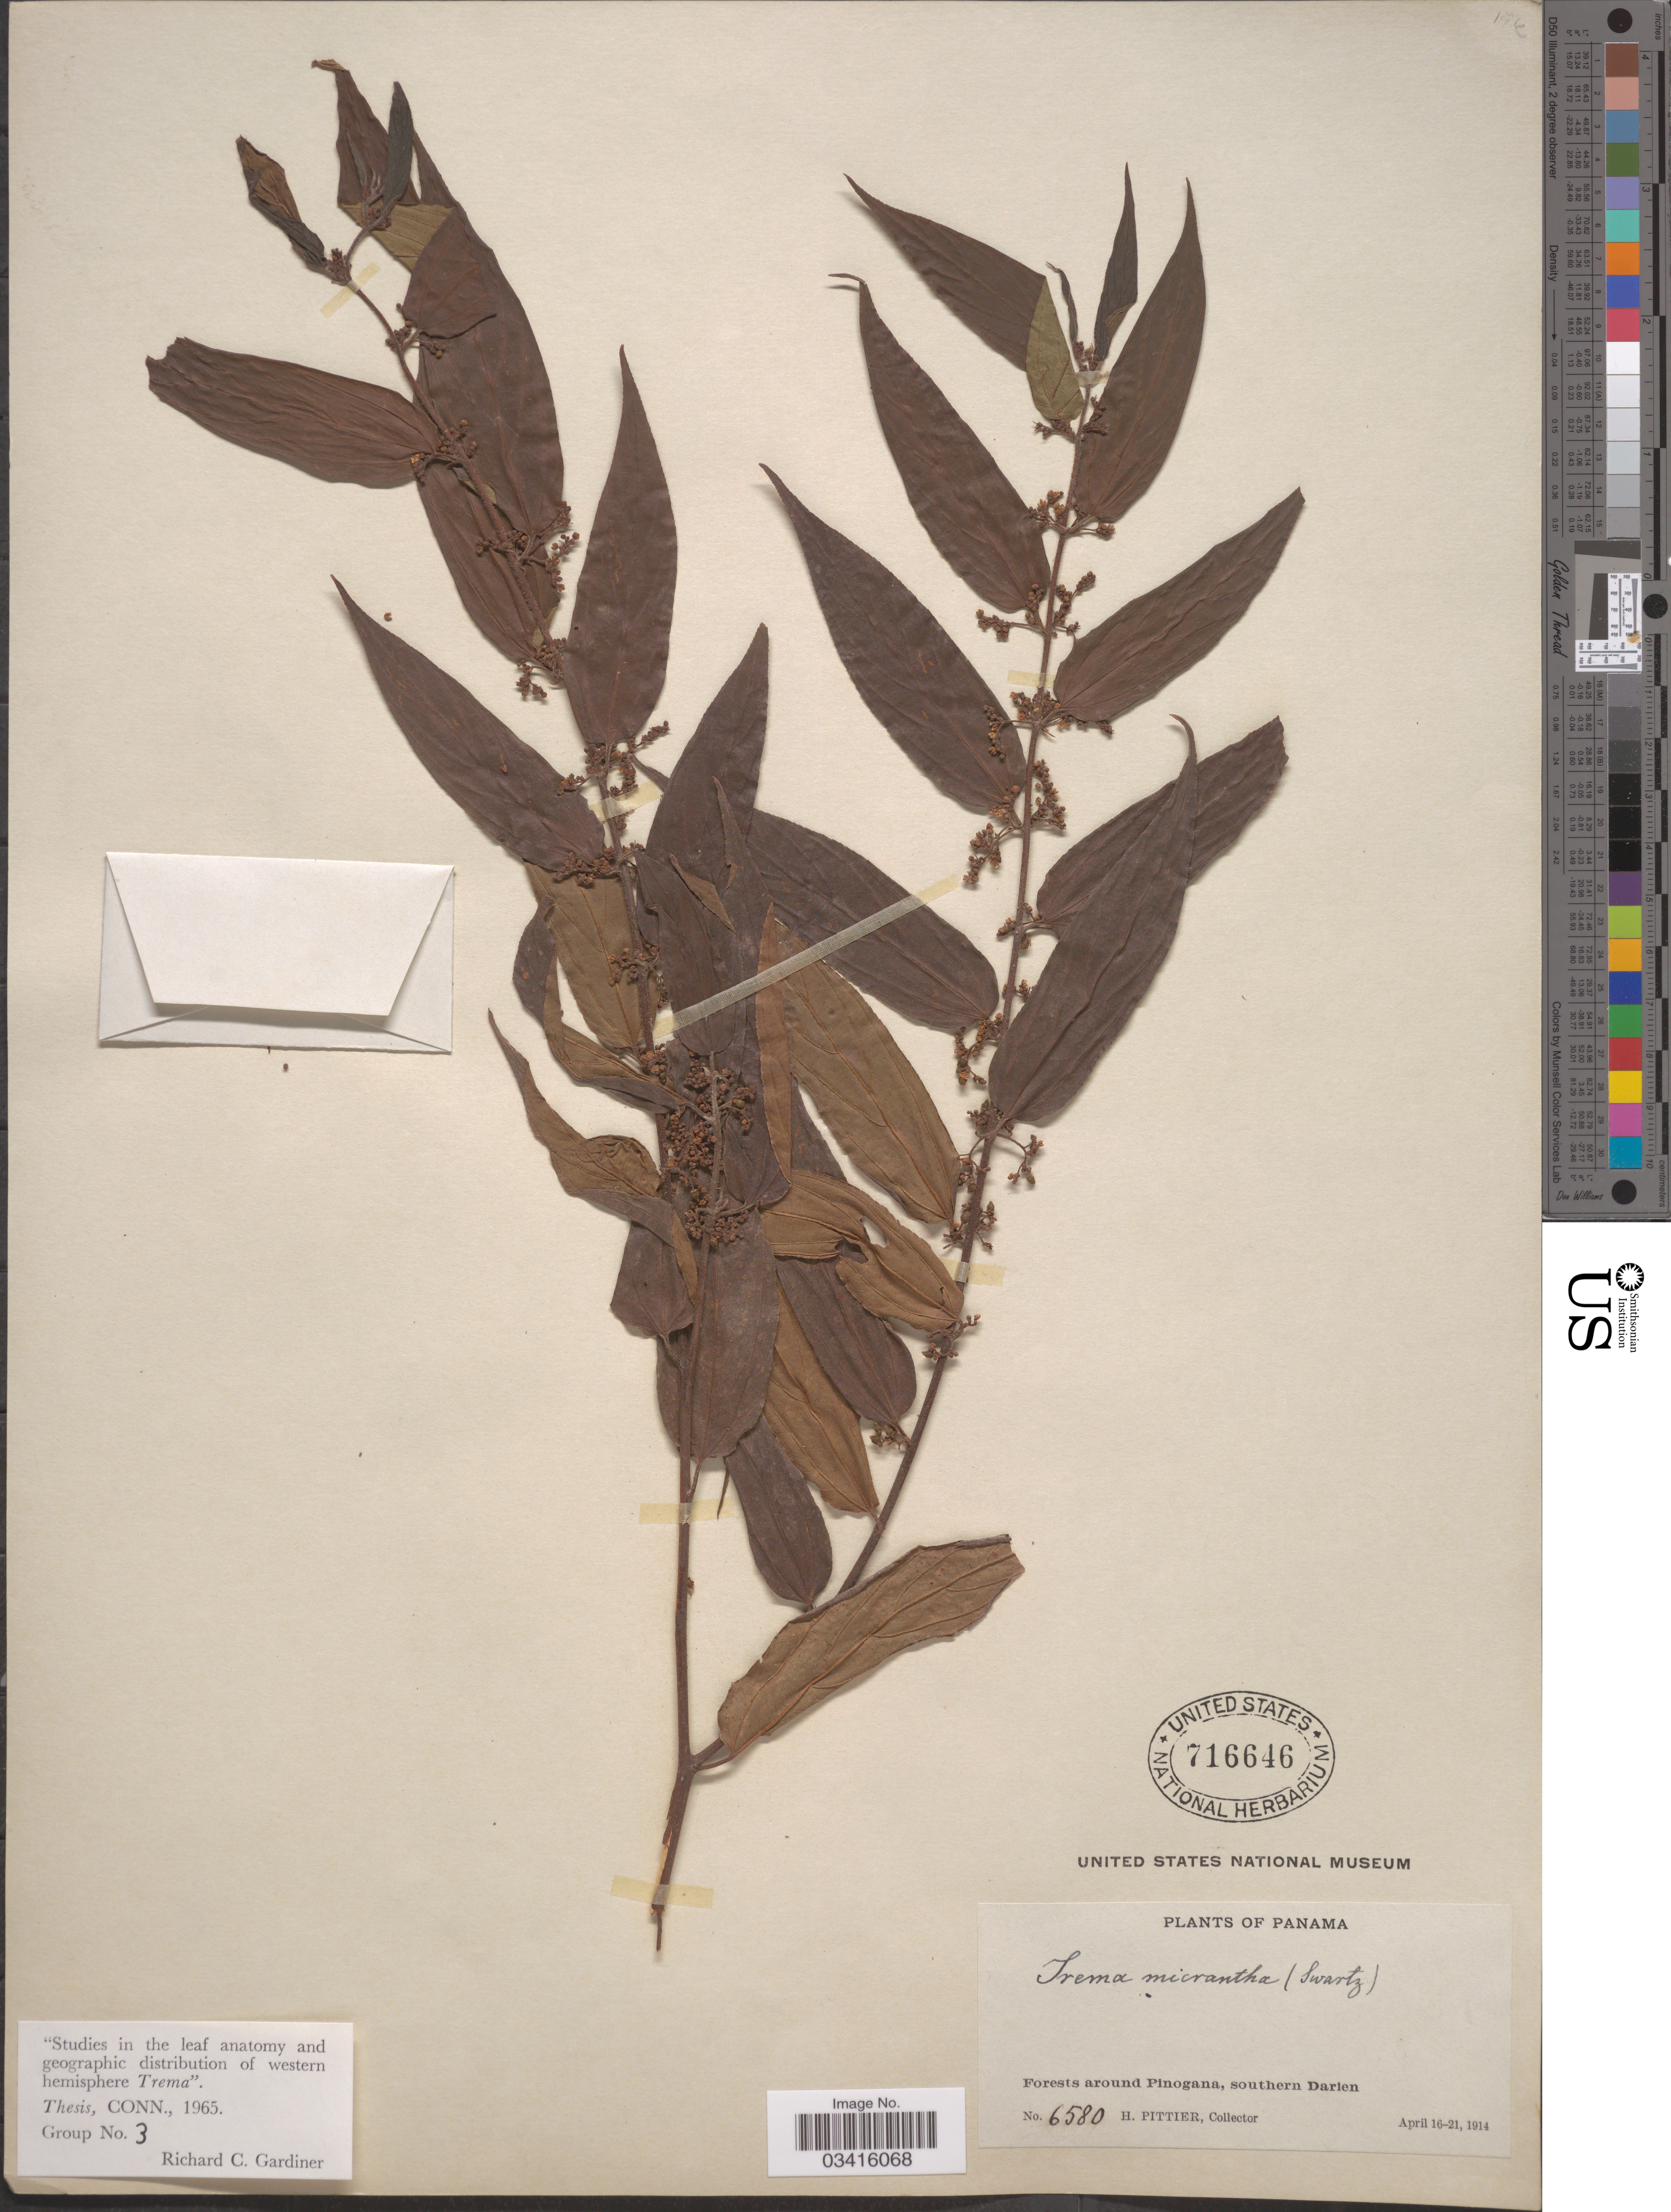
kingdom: Plantae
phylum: Tracheophyta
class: Magnoliopsida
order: Rosales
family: Cannabaceae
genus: Trema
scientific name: Trema micranthum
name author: (L.) Blume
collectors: H. F. Pittier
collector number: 6580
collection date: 1914-04-16/1914-04-21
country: Panama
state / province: Darién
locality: Forests around Pinogana, southern Darien.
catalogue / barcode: US 716646